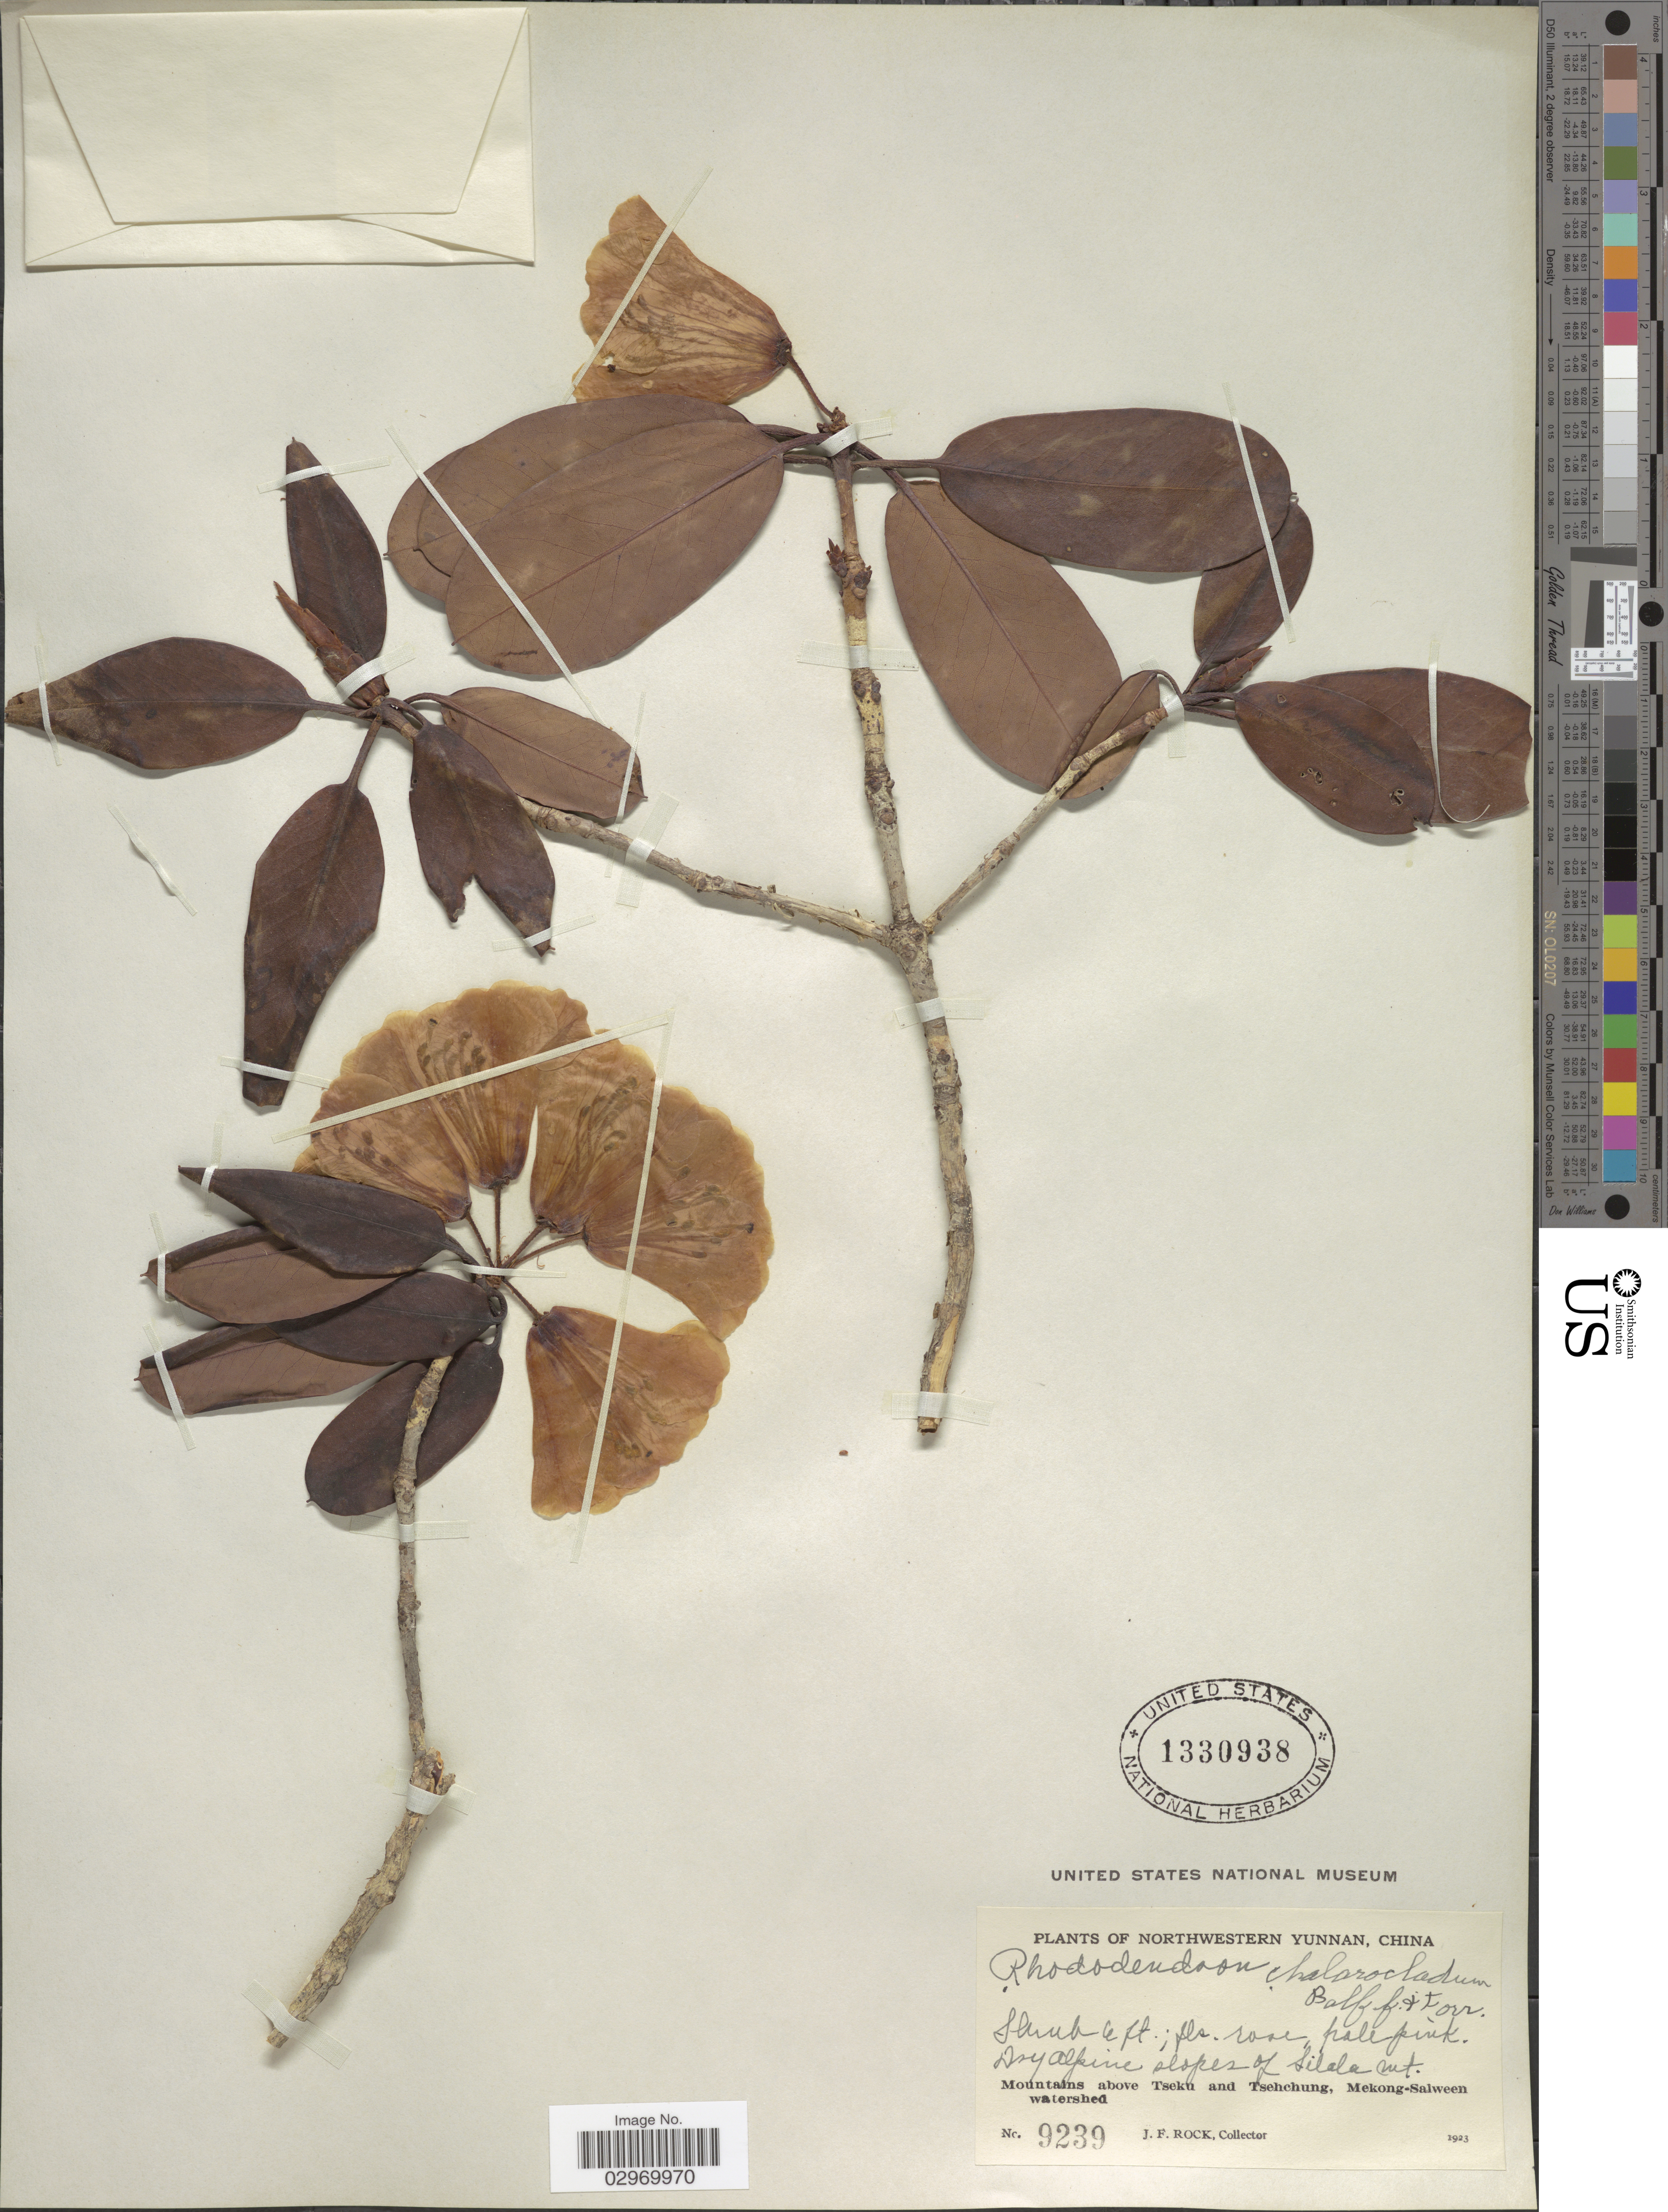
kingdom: Plantae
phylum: Tracheophyta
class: Magnoliopsida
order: Ericales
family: Ericaceae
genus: Rhododendron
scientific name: Rhododendron chalarocladum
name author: Balf. f. & Forrest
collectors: J. Rock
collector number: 9239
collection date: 1923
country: China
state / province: Yunnan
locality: Northwestern Yunnan, dry alpine slopes of Silala Mt., Mountains above Tseku and Tsehchung, Mekong-Salween watershed.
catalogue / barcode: US 1330938